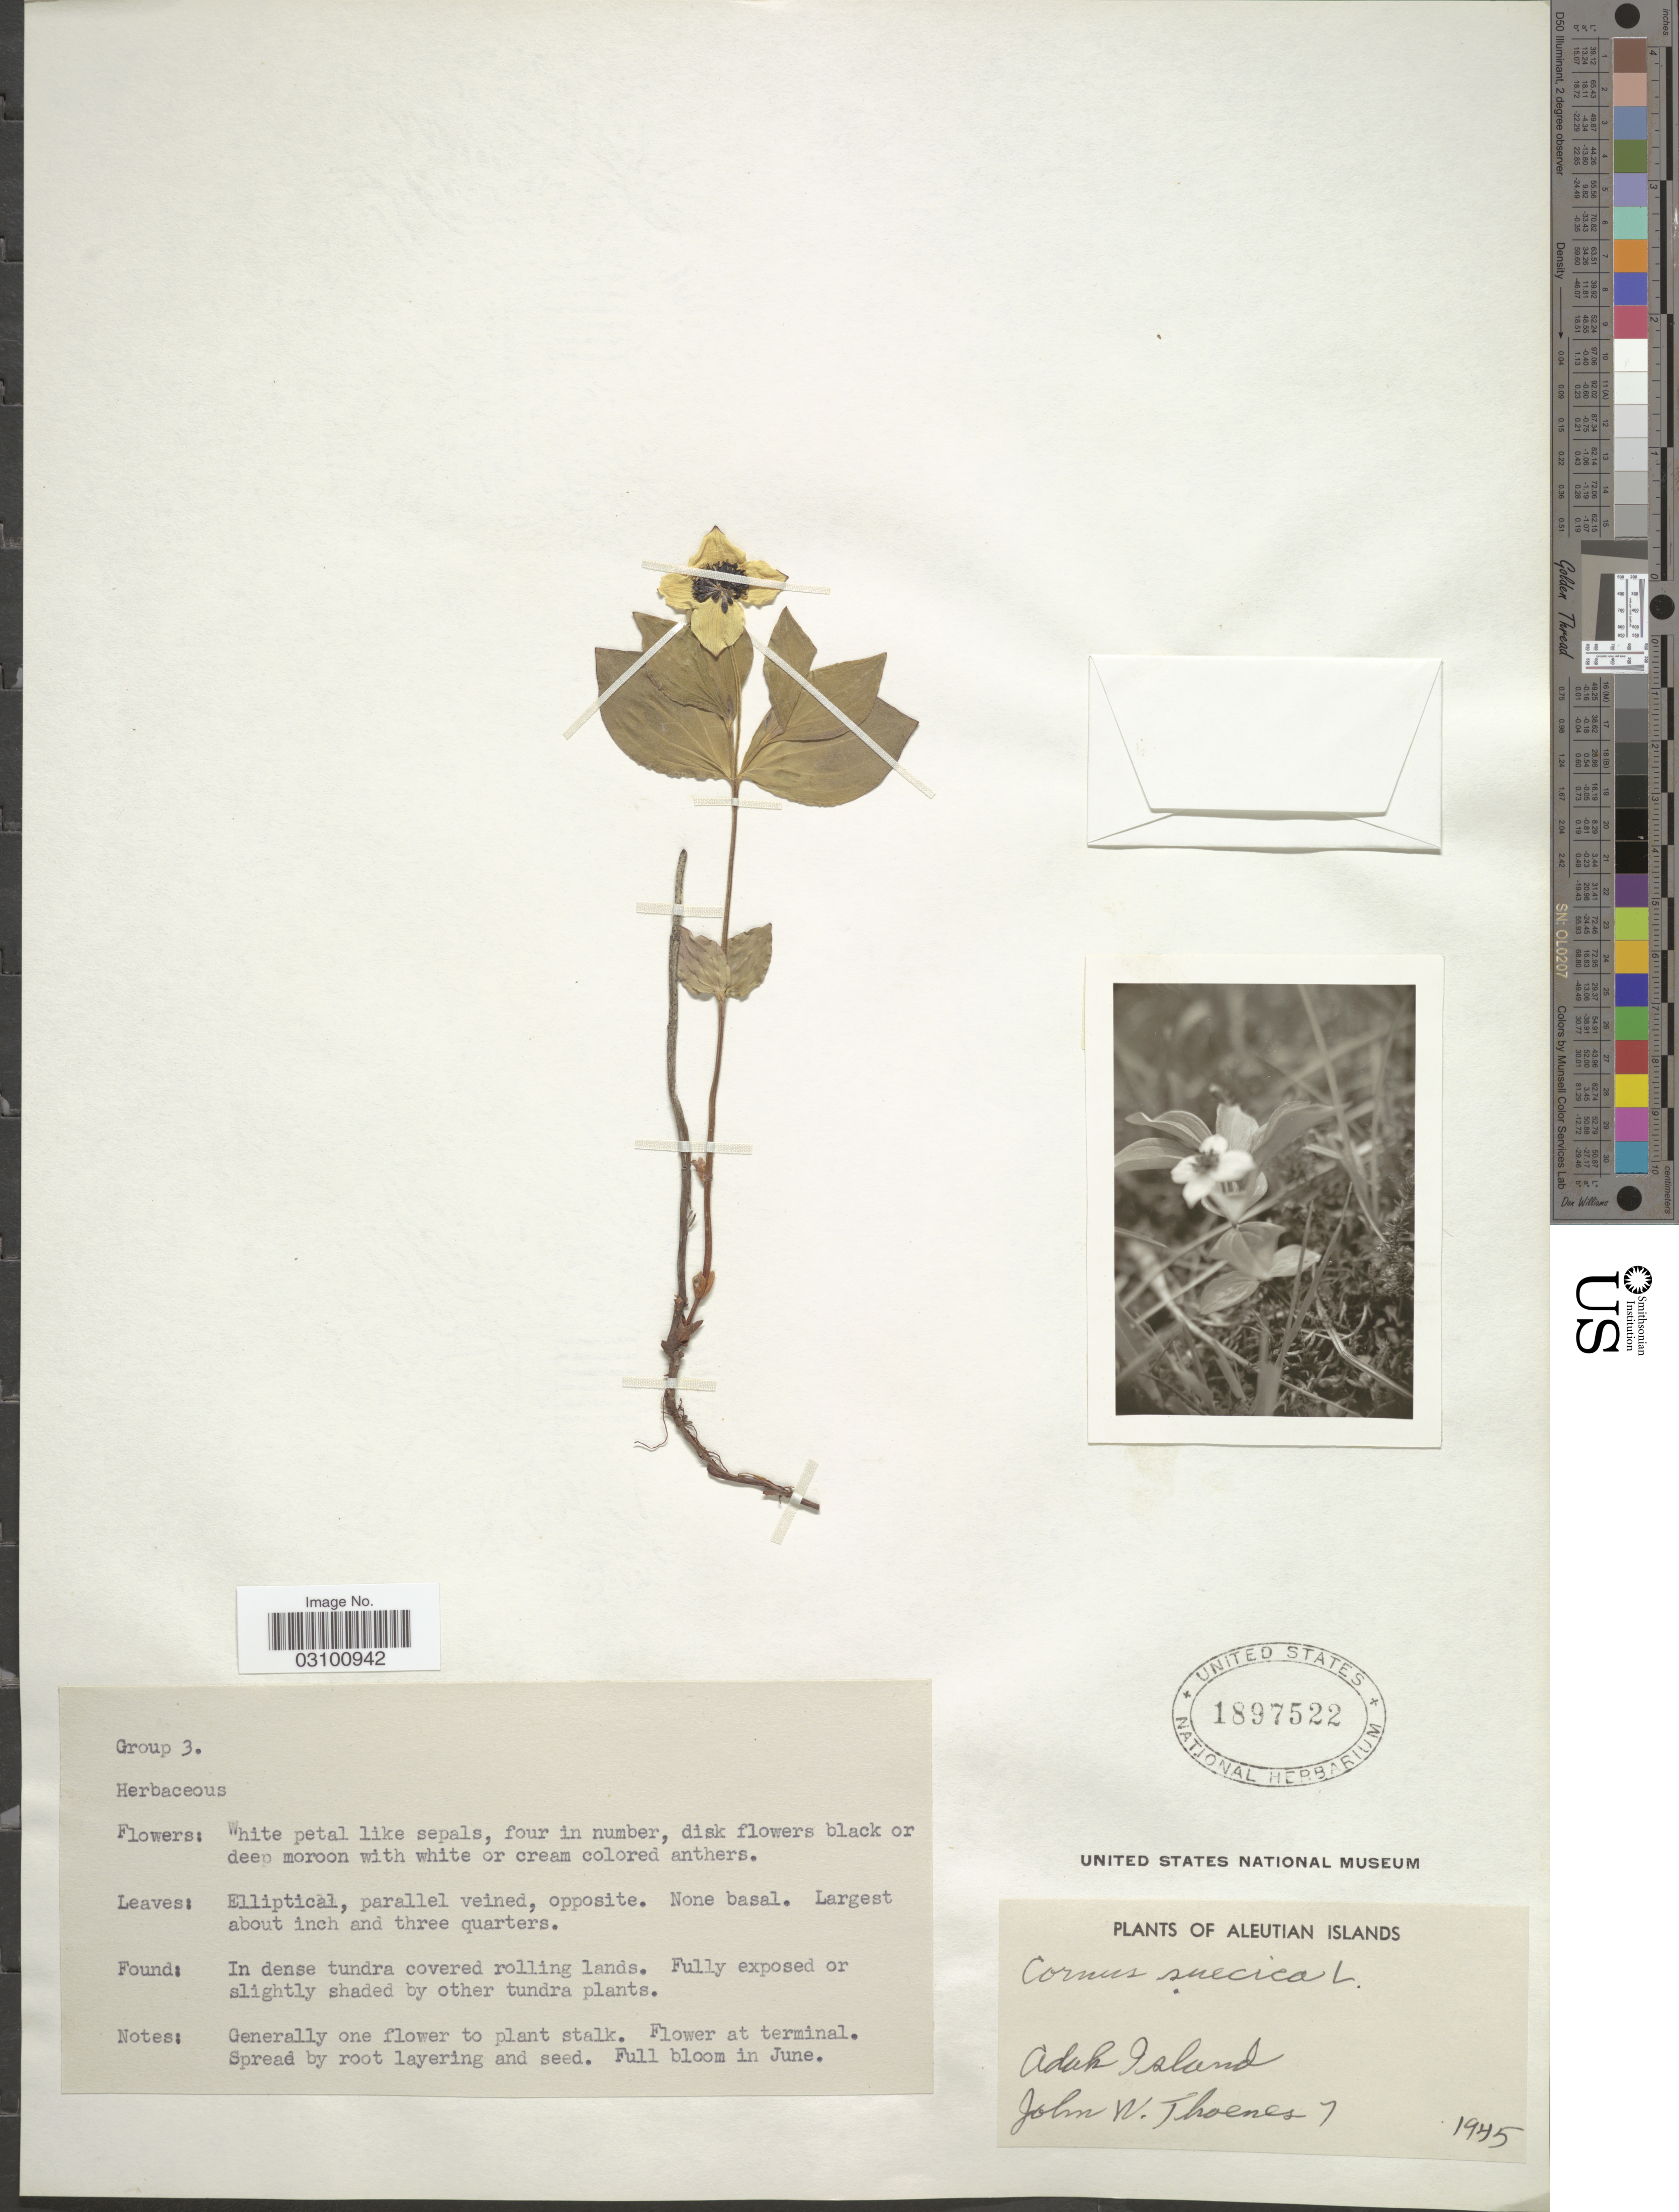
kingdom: Plantae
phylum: Tracheophyta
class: Magnoliopsida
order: Cornales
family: Cornaceae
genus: Cornus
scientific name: Cornus suecica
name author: L.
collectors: J. Thoenes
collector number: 7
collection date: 1945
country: United States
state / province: Alaska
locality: Aleutian Islands. Adak Island.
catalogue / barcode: US 1897522